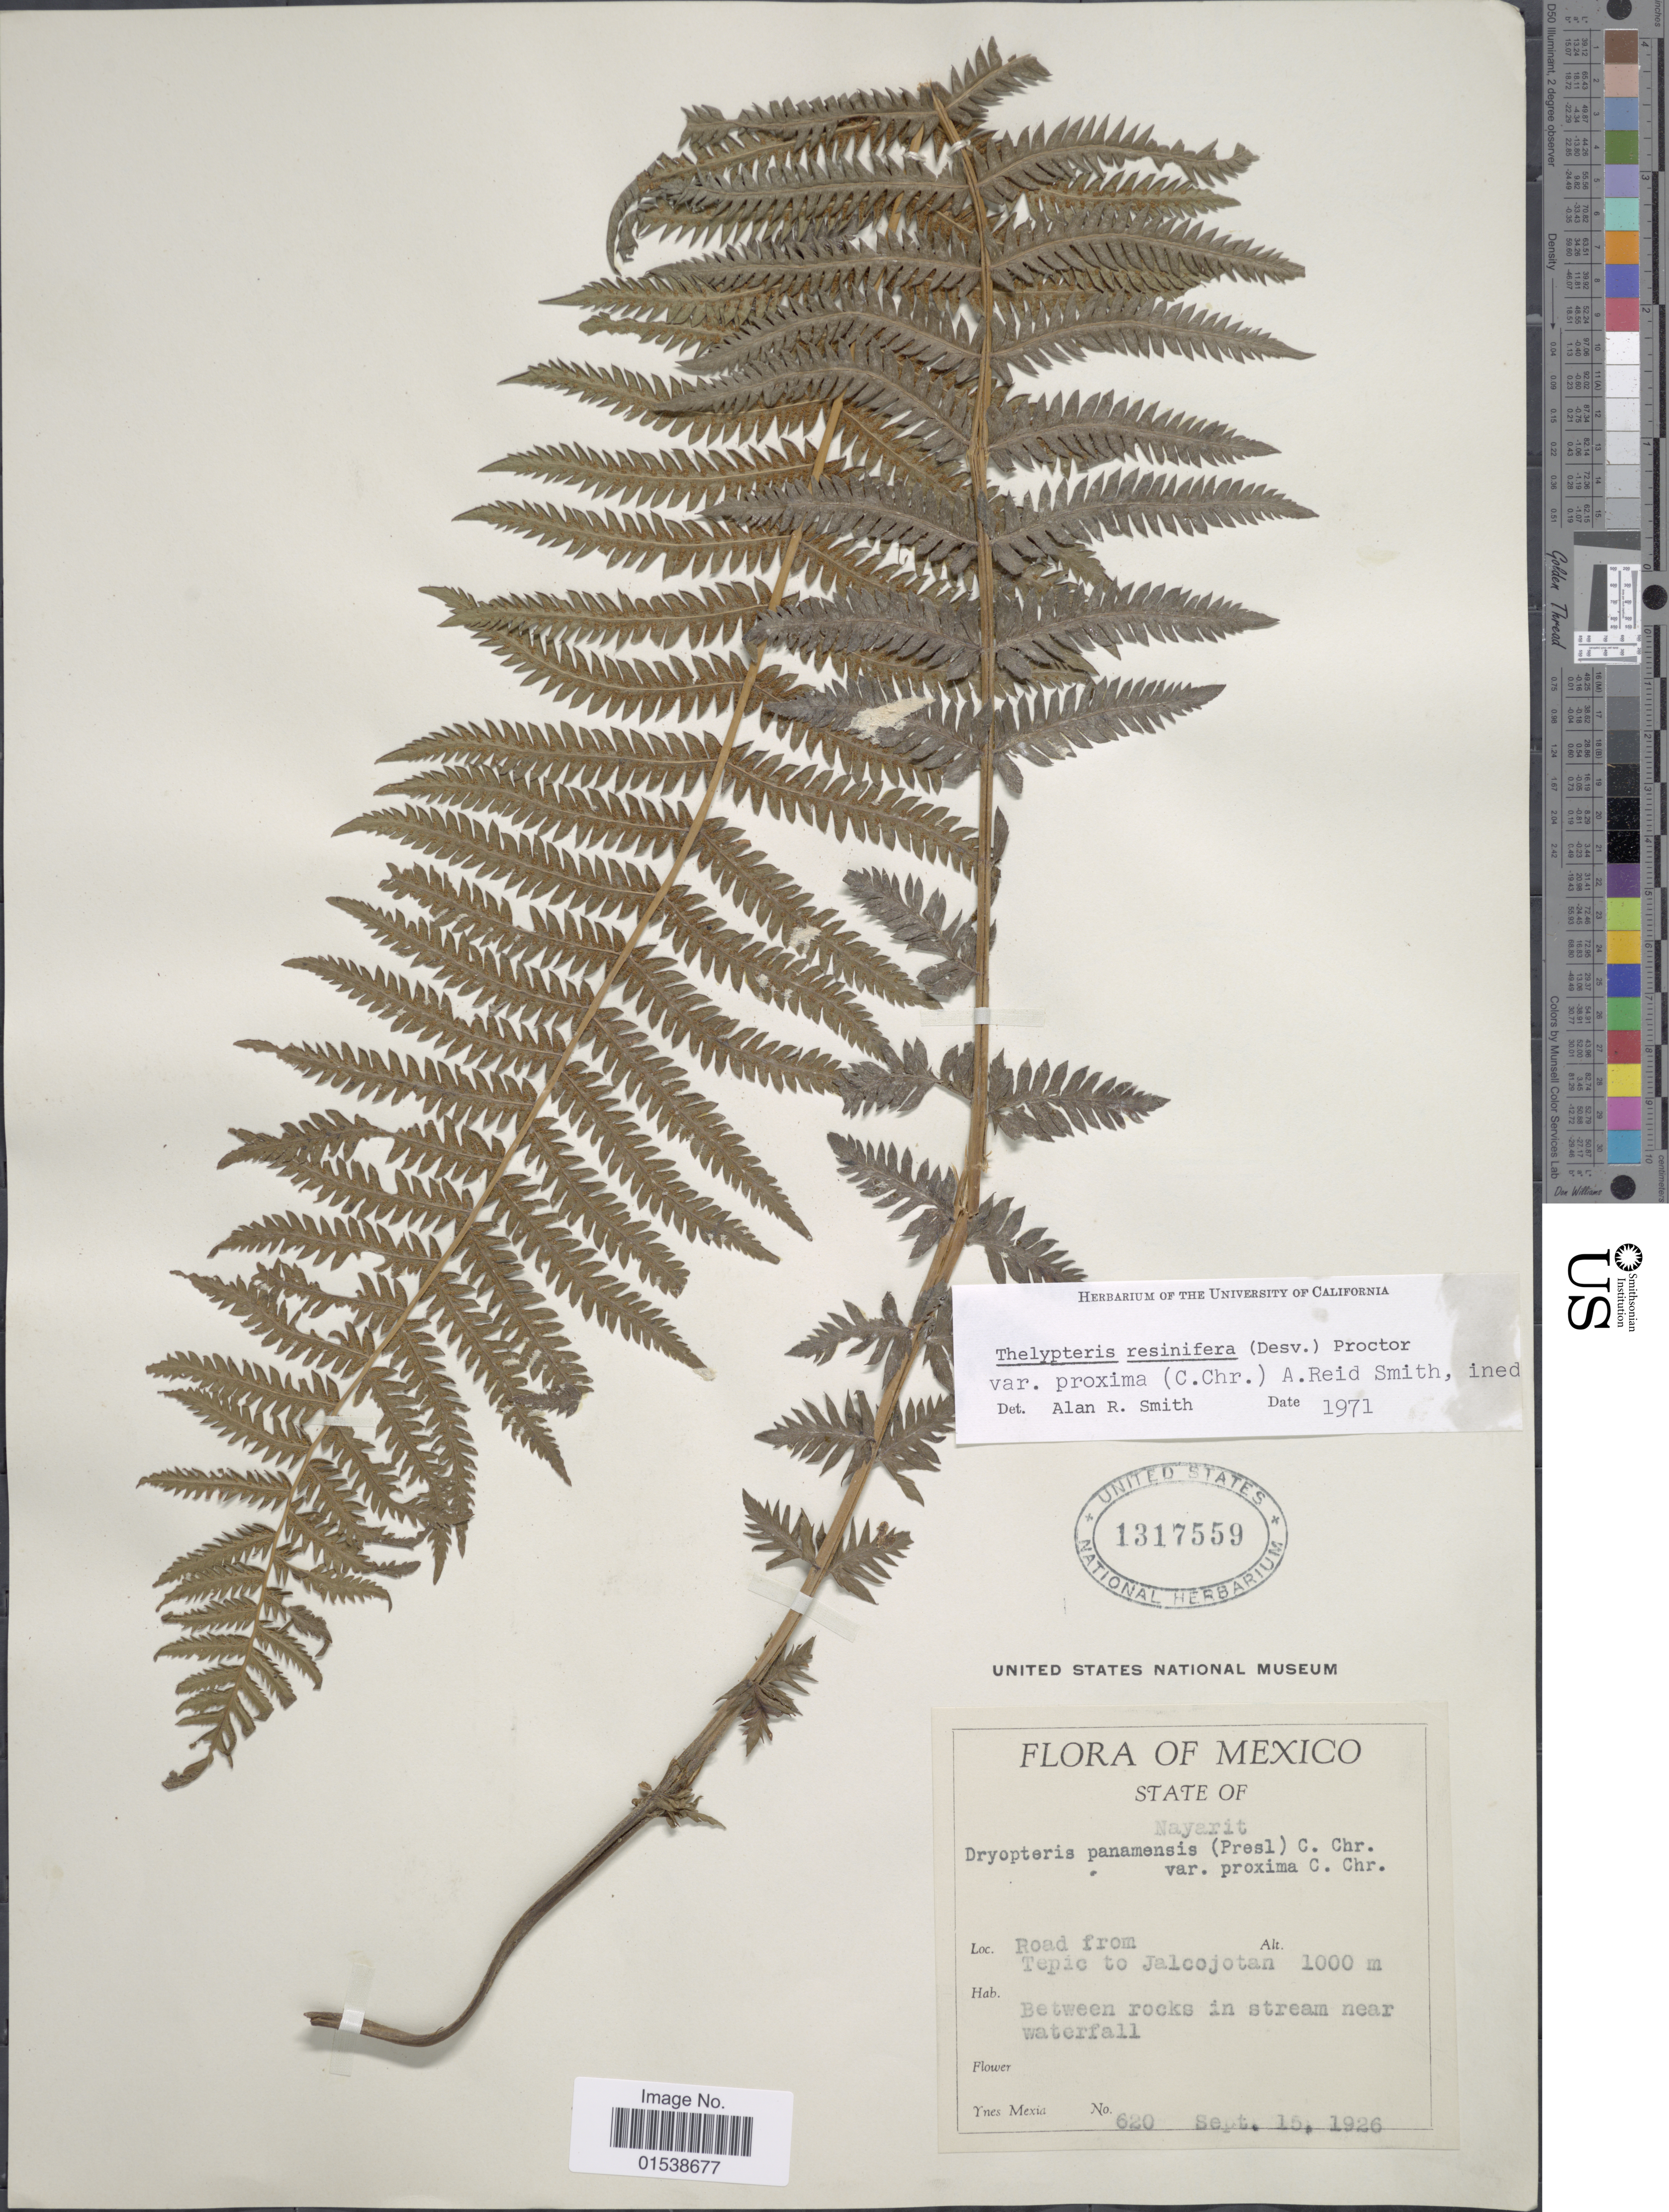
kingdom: Plantae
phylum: Tracheophyta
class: Polypodiopsida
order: Polypodiales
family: Thelypteridaceae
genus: Amauropelta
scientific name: Amauropelta resinifera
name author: (Desv.) Pic. Serm.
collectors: Y. Mexia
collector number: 620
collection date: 1926-09-15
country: Mexico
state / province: Nayarit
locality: State of Nayarit, road from Tepic to Jalcojotan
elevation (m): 1000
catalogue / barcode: US 1317559